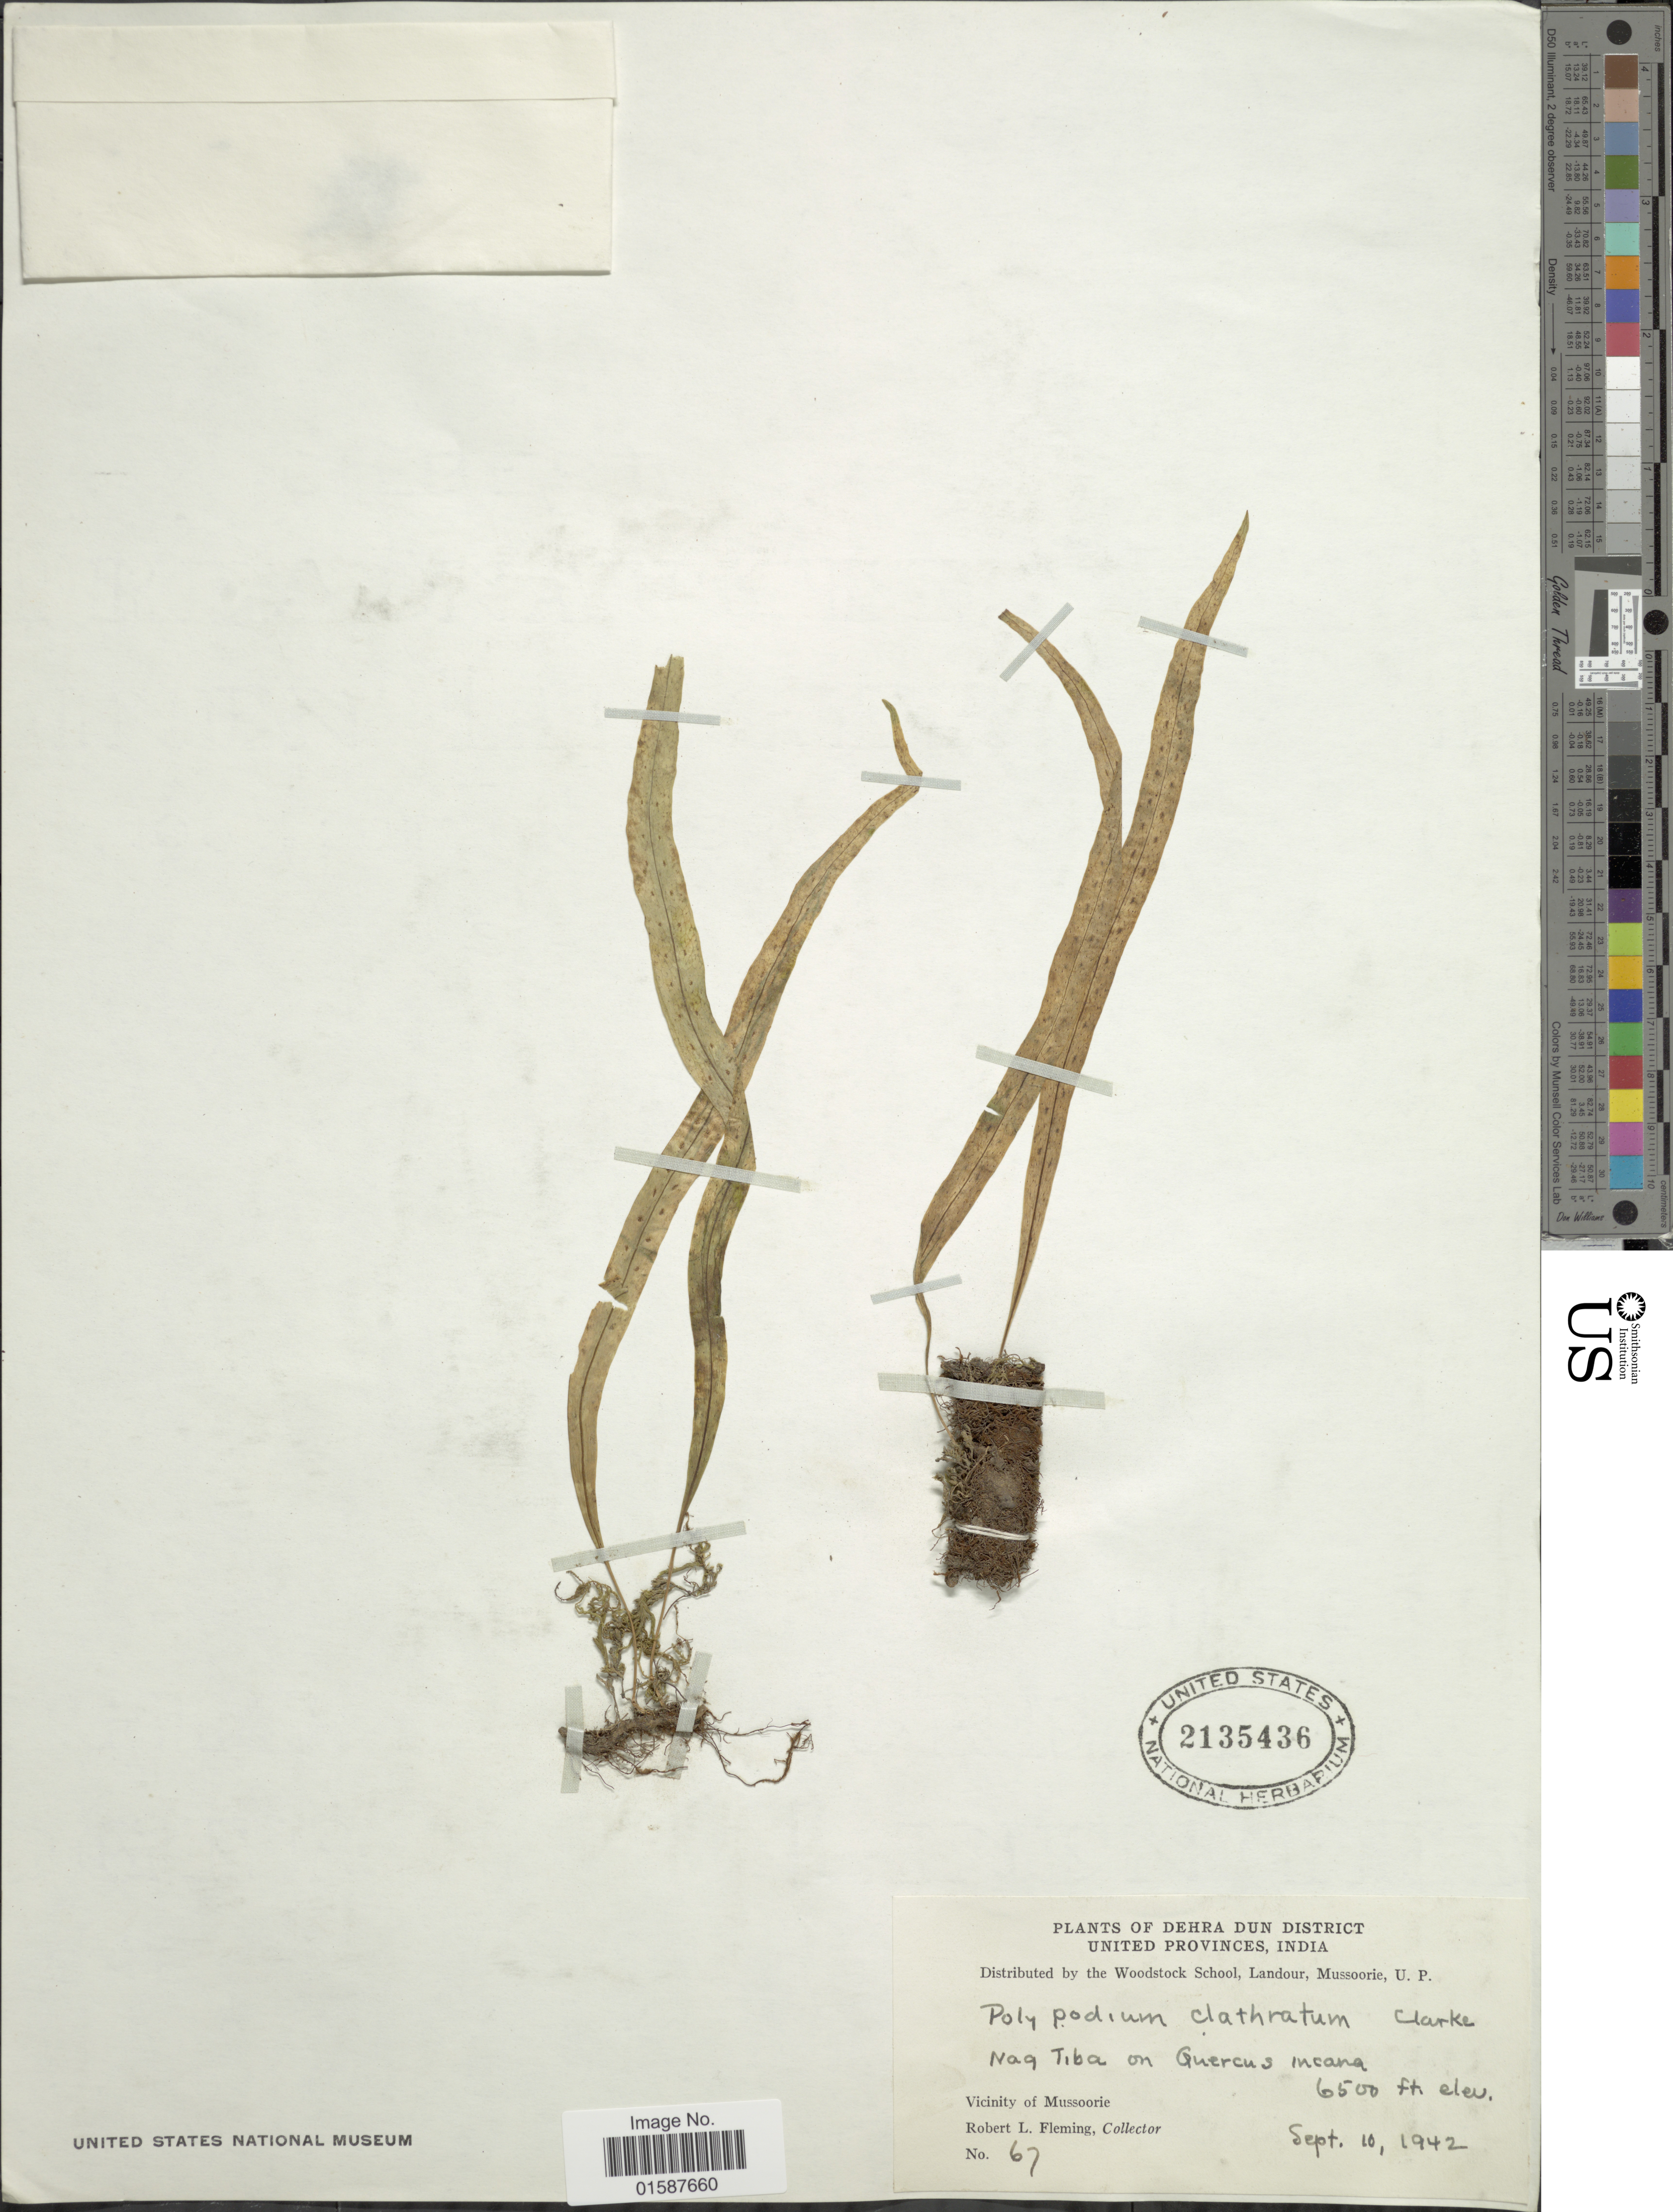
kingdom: Plantae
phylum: Tracheophyta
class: Polypodiopsida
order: Polypodiales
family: Polypodiaceae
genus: Lepisorus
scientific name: Lepisorus clathratus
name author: (C.B. Clarke) Ching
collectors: R. Fleming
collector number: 67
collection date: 1942-09-10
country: India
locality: Dehra Dun district, United Provinces, India, Nag Tiba on Quercus Incana, vicinity of Mussoorie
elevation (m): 1981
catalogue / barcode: US 2135436